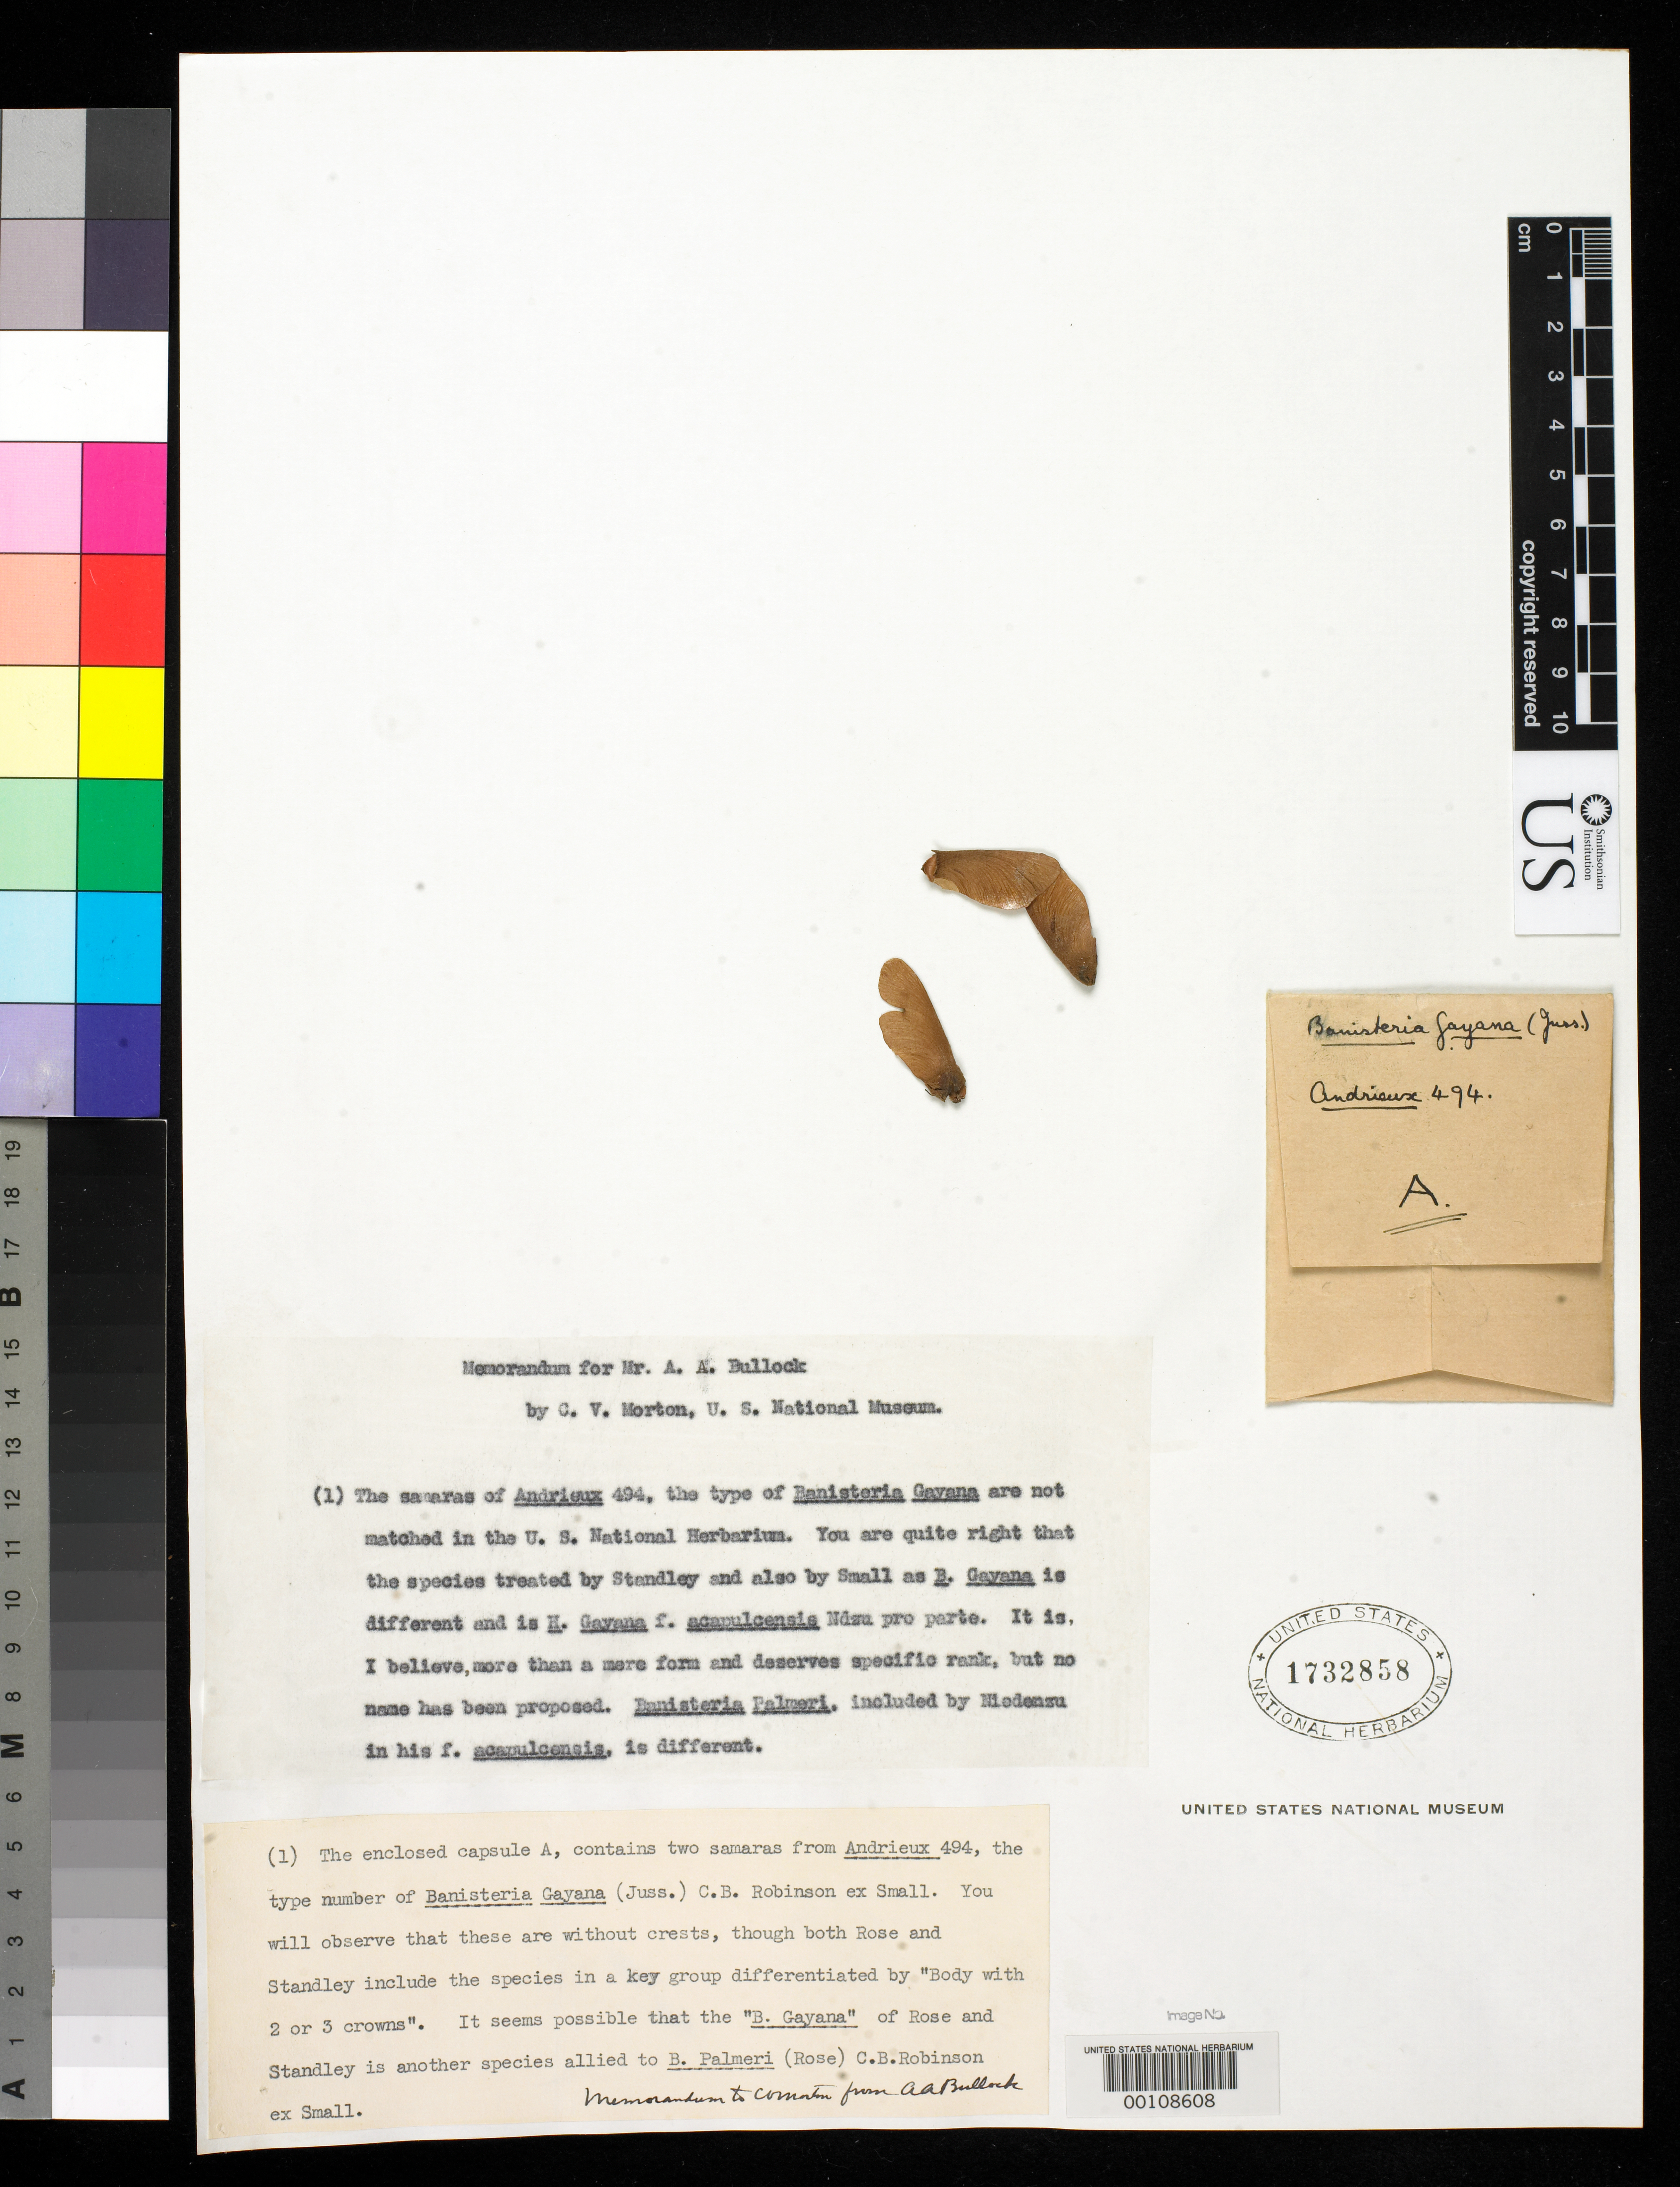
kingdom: Plantae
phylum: Tracheophyta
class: Magnoliopsida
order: Malpighiales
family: Malpighiaceae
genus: Heteropterys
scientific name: Heteropterys gayana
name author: A. Juss.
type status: Type Material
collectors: G. Andrieux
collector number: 494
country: Mexico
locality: E of Monserrat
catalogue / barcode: US 1732858